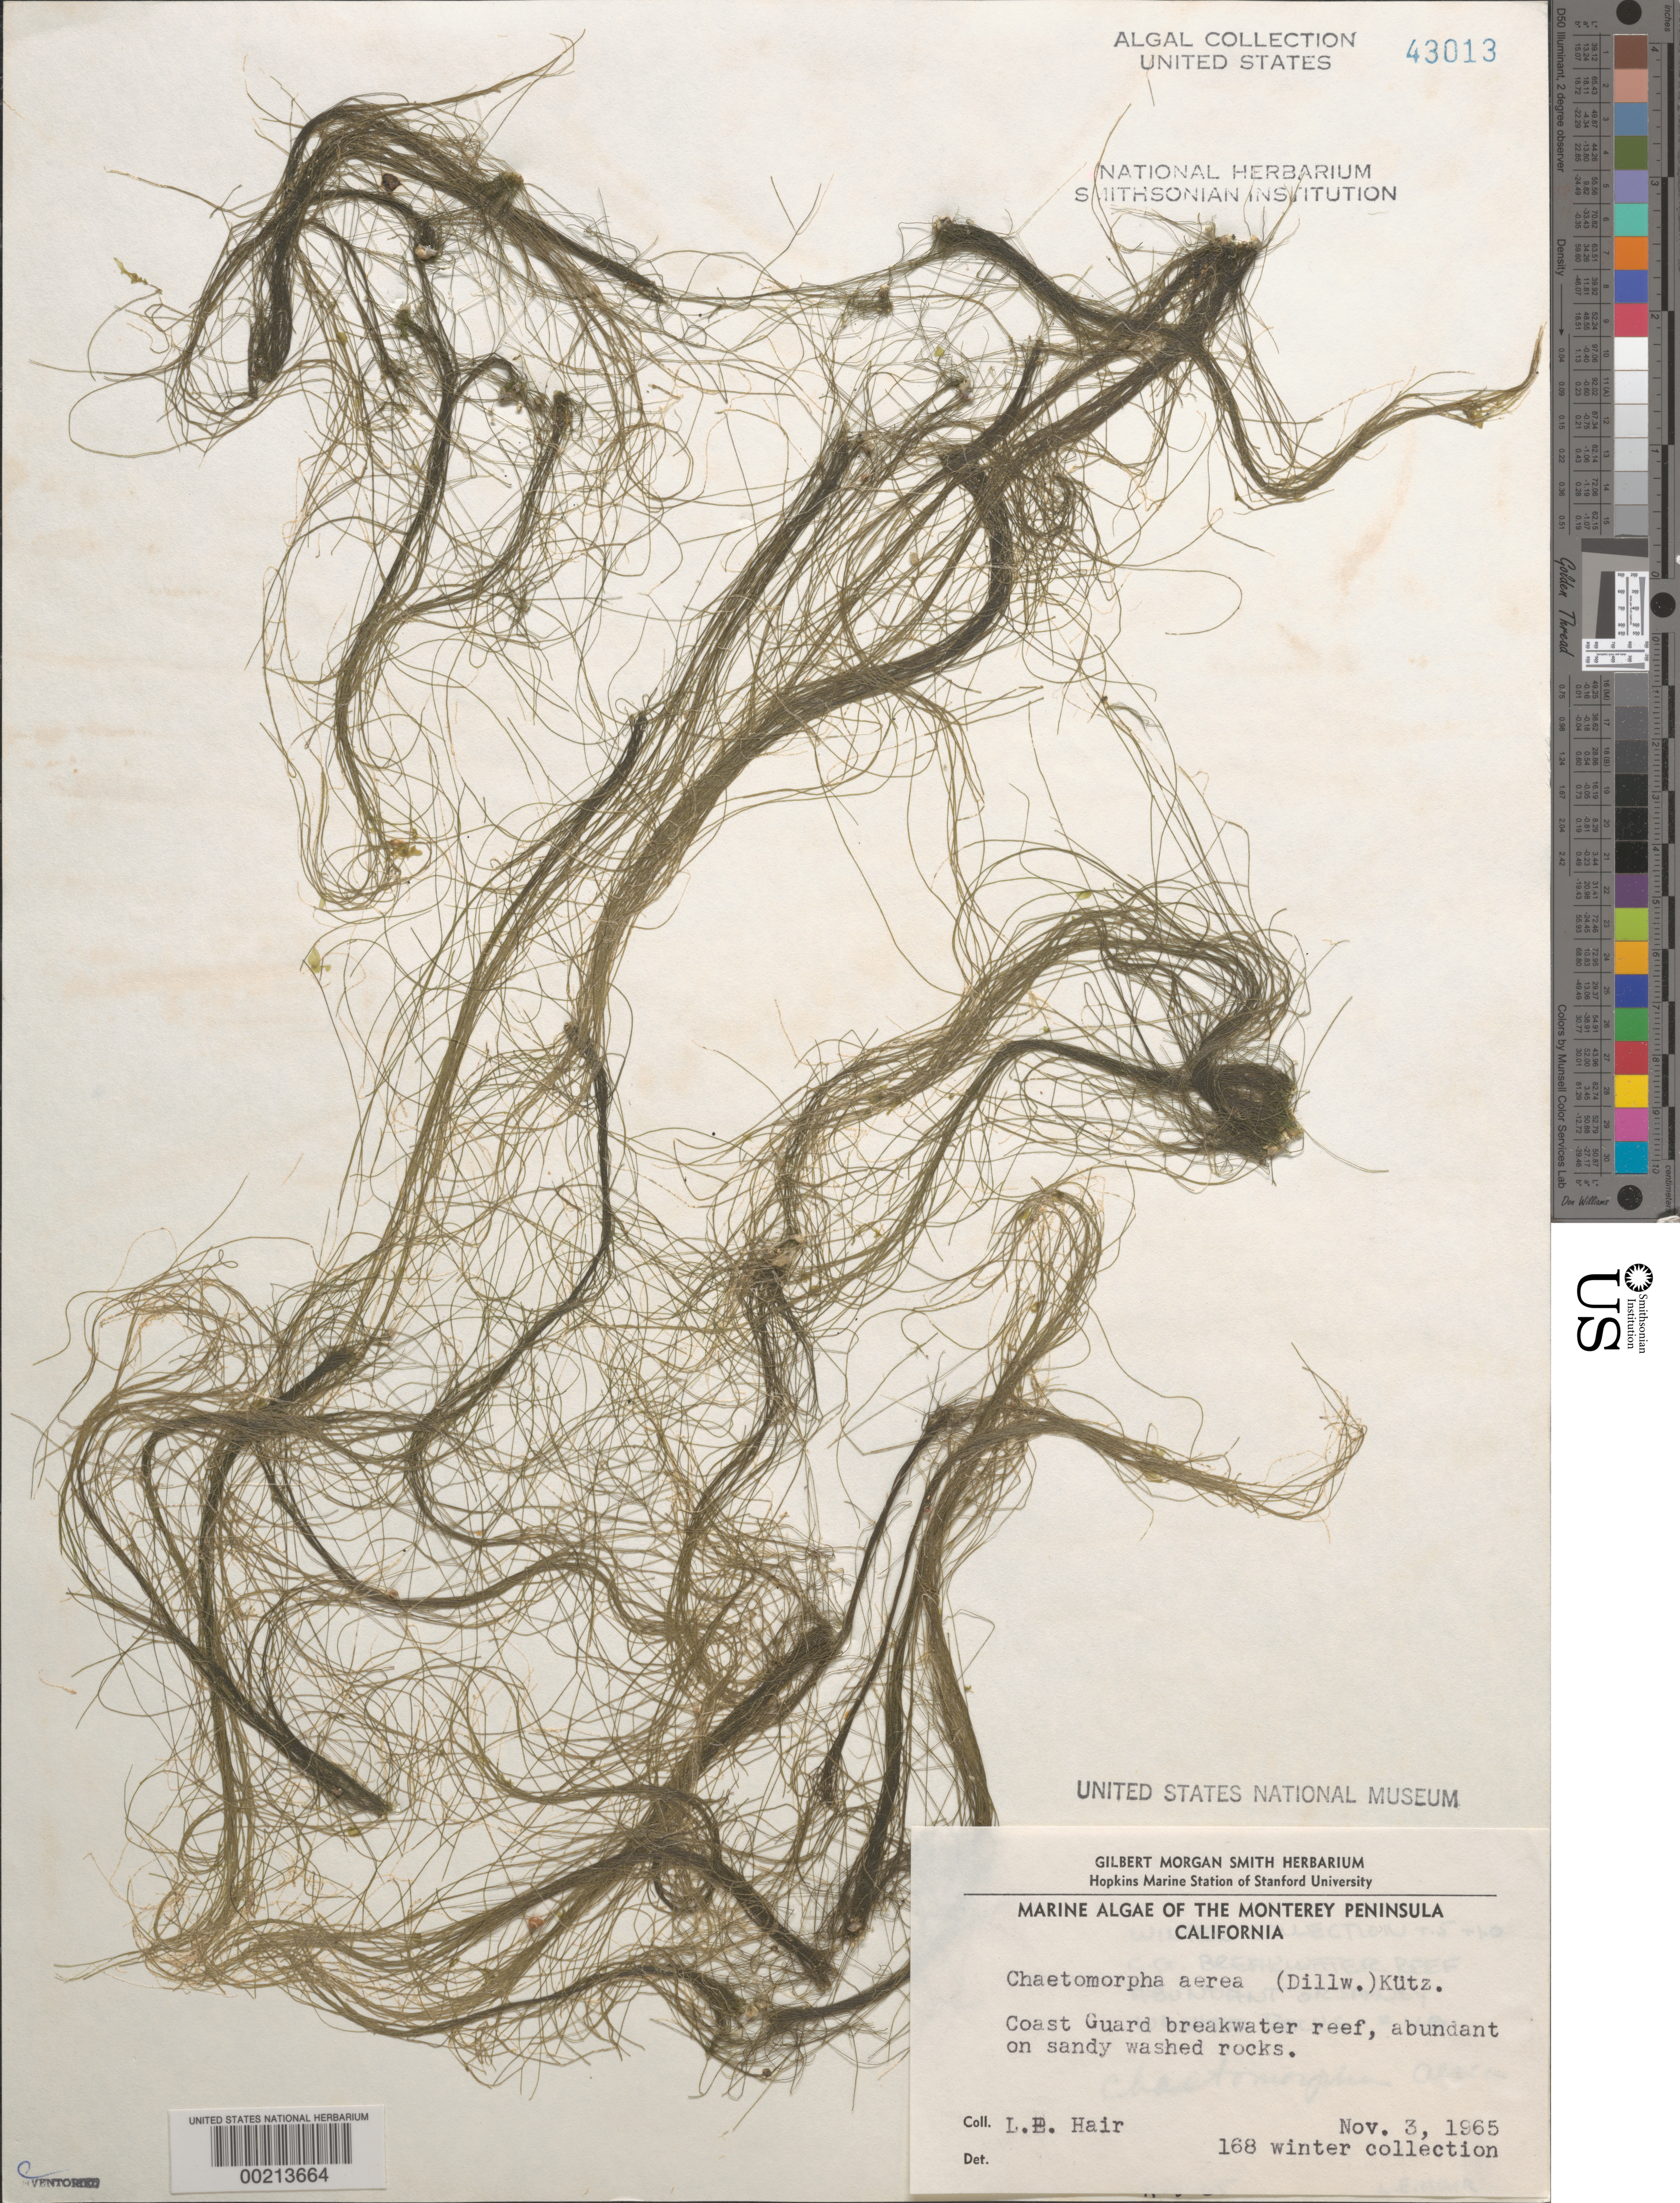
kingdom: Plantae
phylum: Chlorophyta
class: Ulvophyceae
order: Cladophorales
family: Cladophoraceae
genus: Chaetomorpha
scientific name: Chaetomorpha aerea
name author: (Dillwyn) Kütz.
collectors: L. Hair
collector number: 168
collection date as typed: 03 Nov 1965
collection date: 1965-11-03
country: United States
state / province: California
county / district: Monterey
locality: Monterey, Coast Guard breakwater reef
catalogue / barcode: US 43013